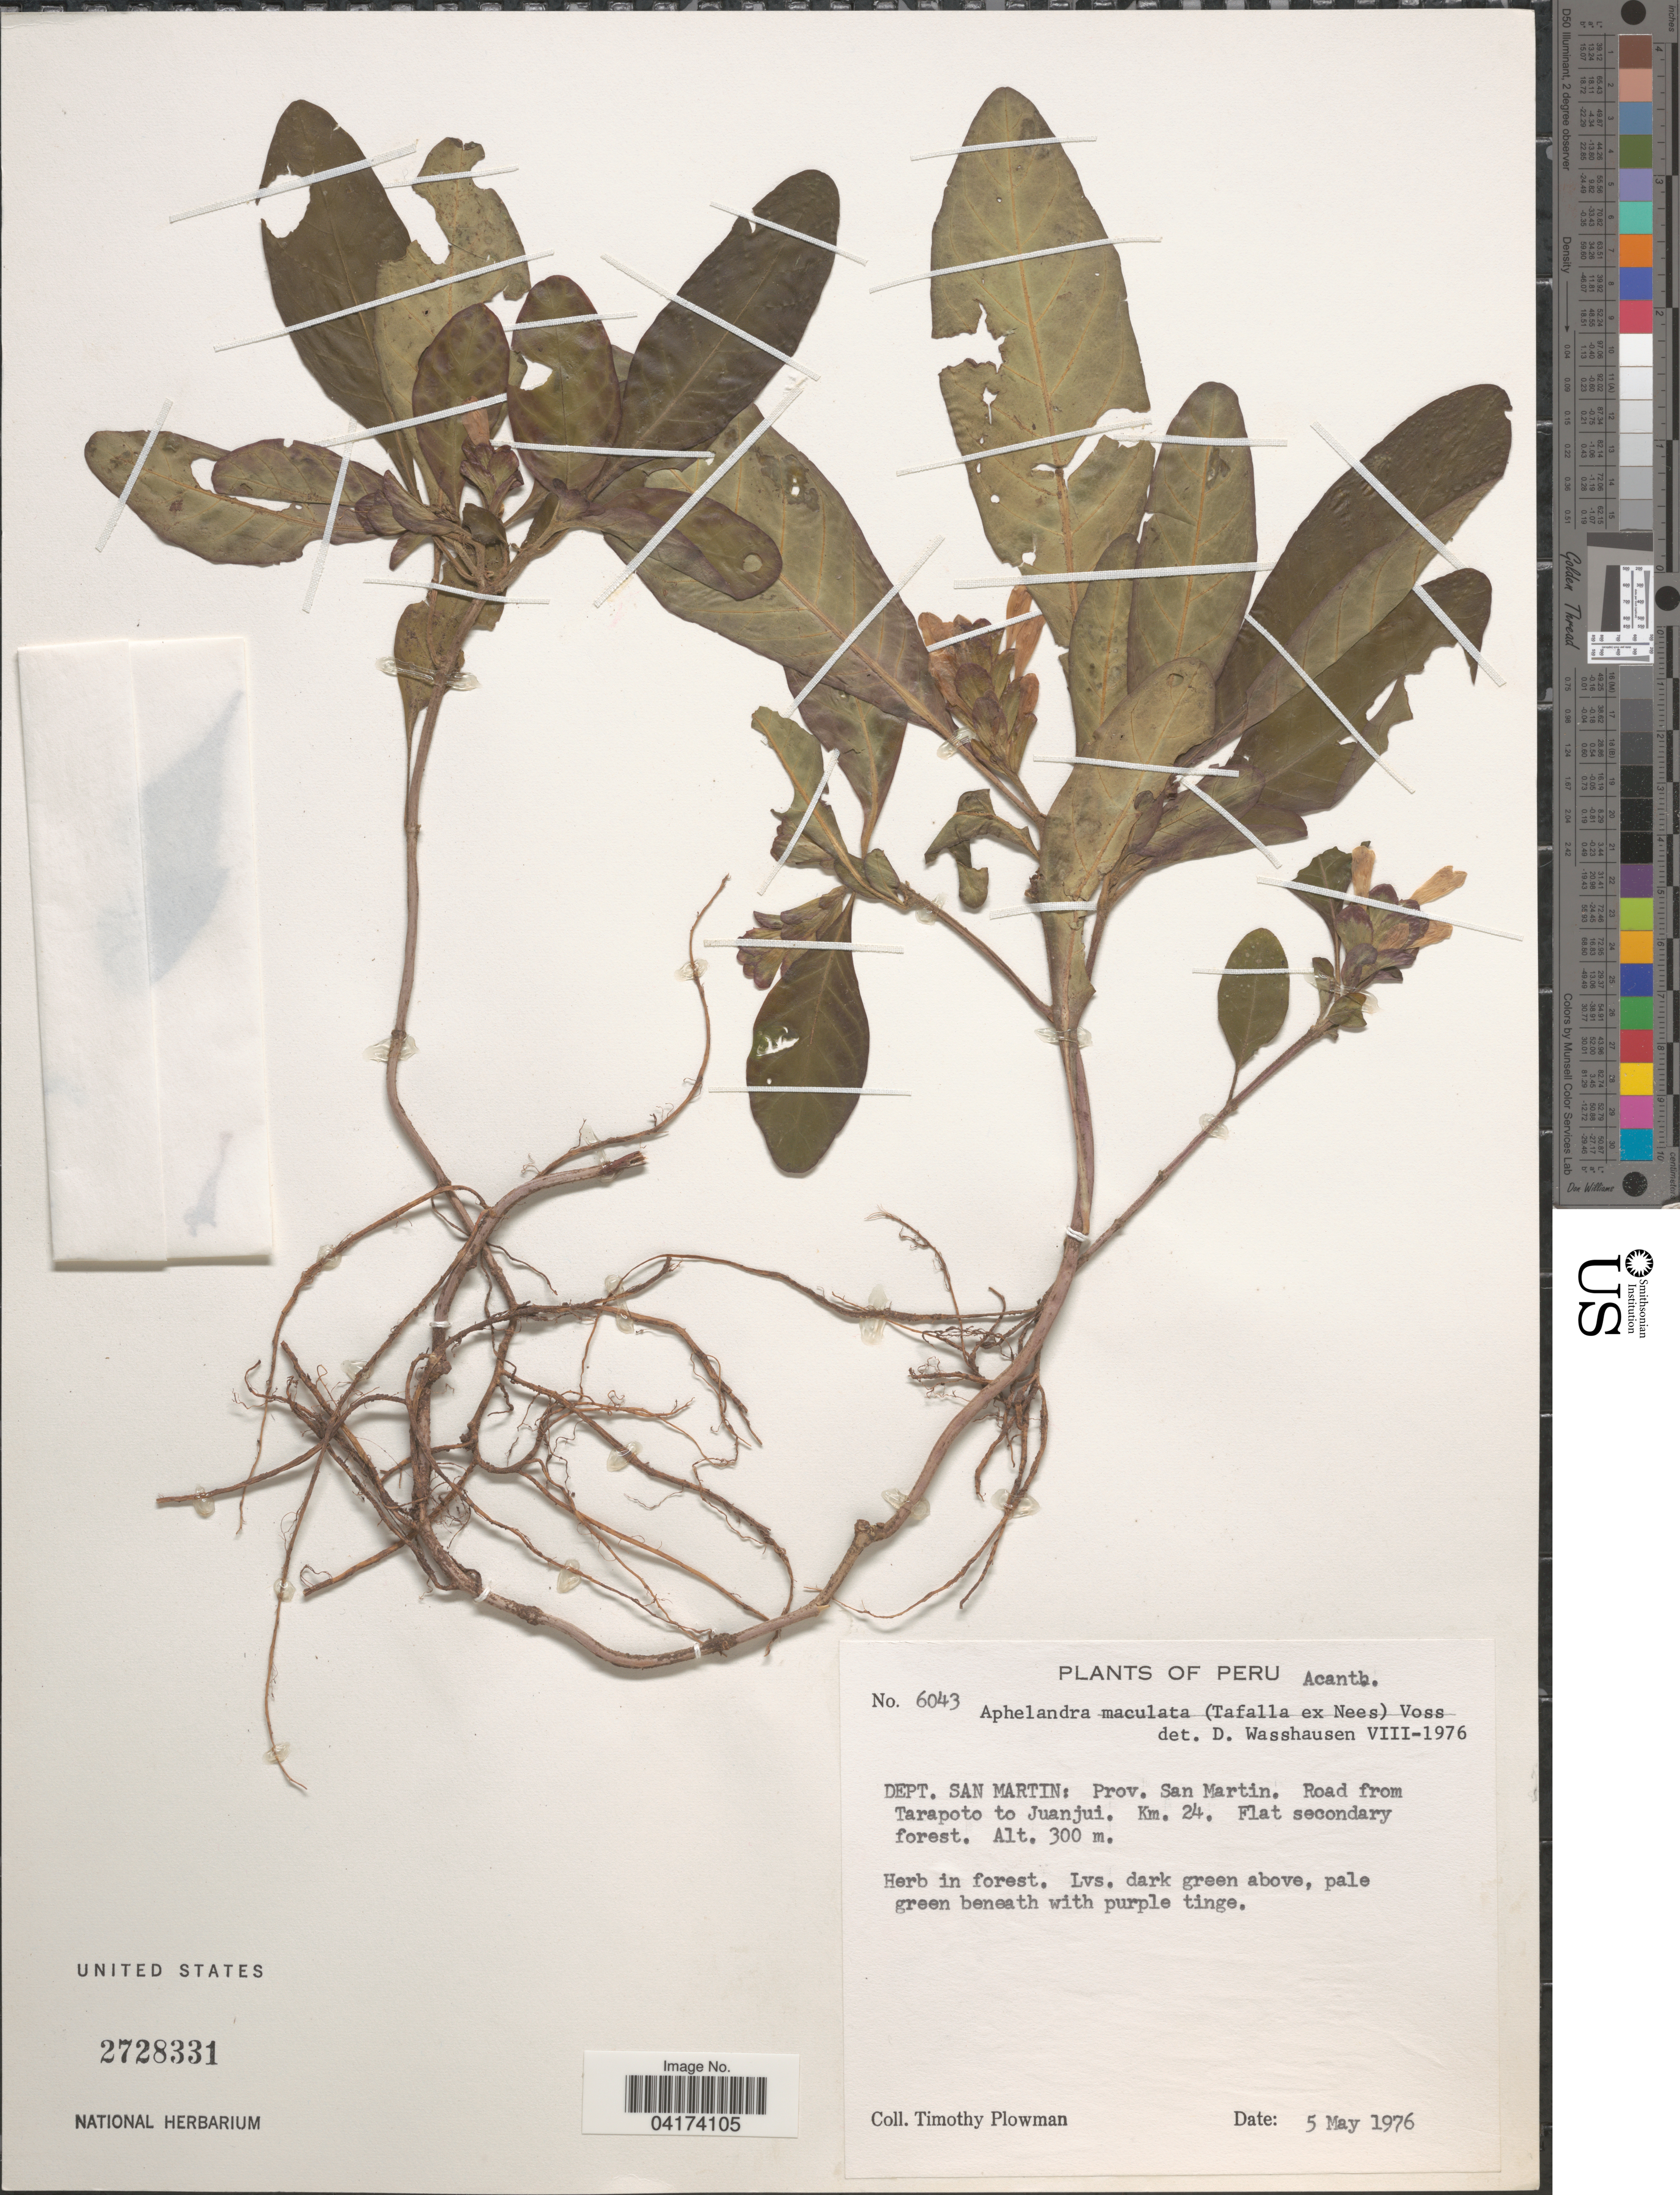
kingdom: Plantae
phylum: Tracheophyta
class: Magnoliopsida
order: Lamiales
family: Acanthaceae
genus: Aphelandra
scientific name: Aphelandra sp.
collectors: T. Plowman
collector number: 6043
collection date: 1976-05-05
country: Peru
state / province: San Martin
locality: Dept. San Martin: Road from Tarapoto to Juanjui. Km. 24.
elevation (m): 300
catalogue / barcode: US 2728331